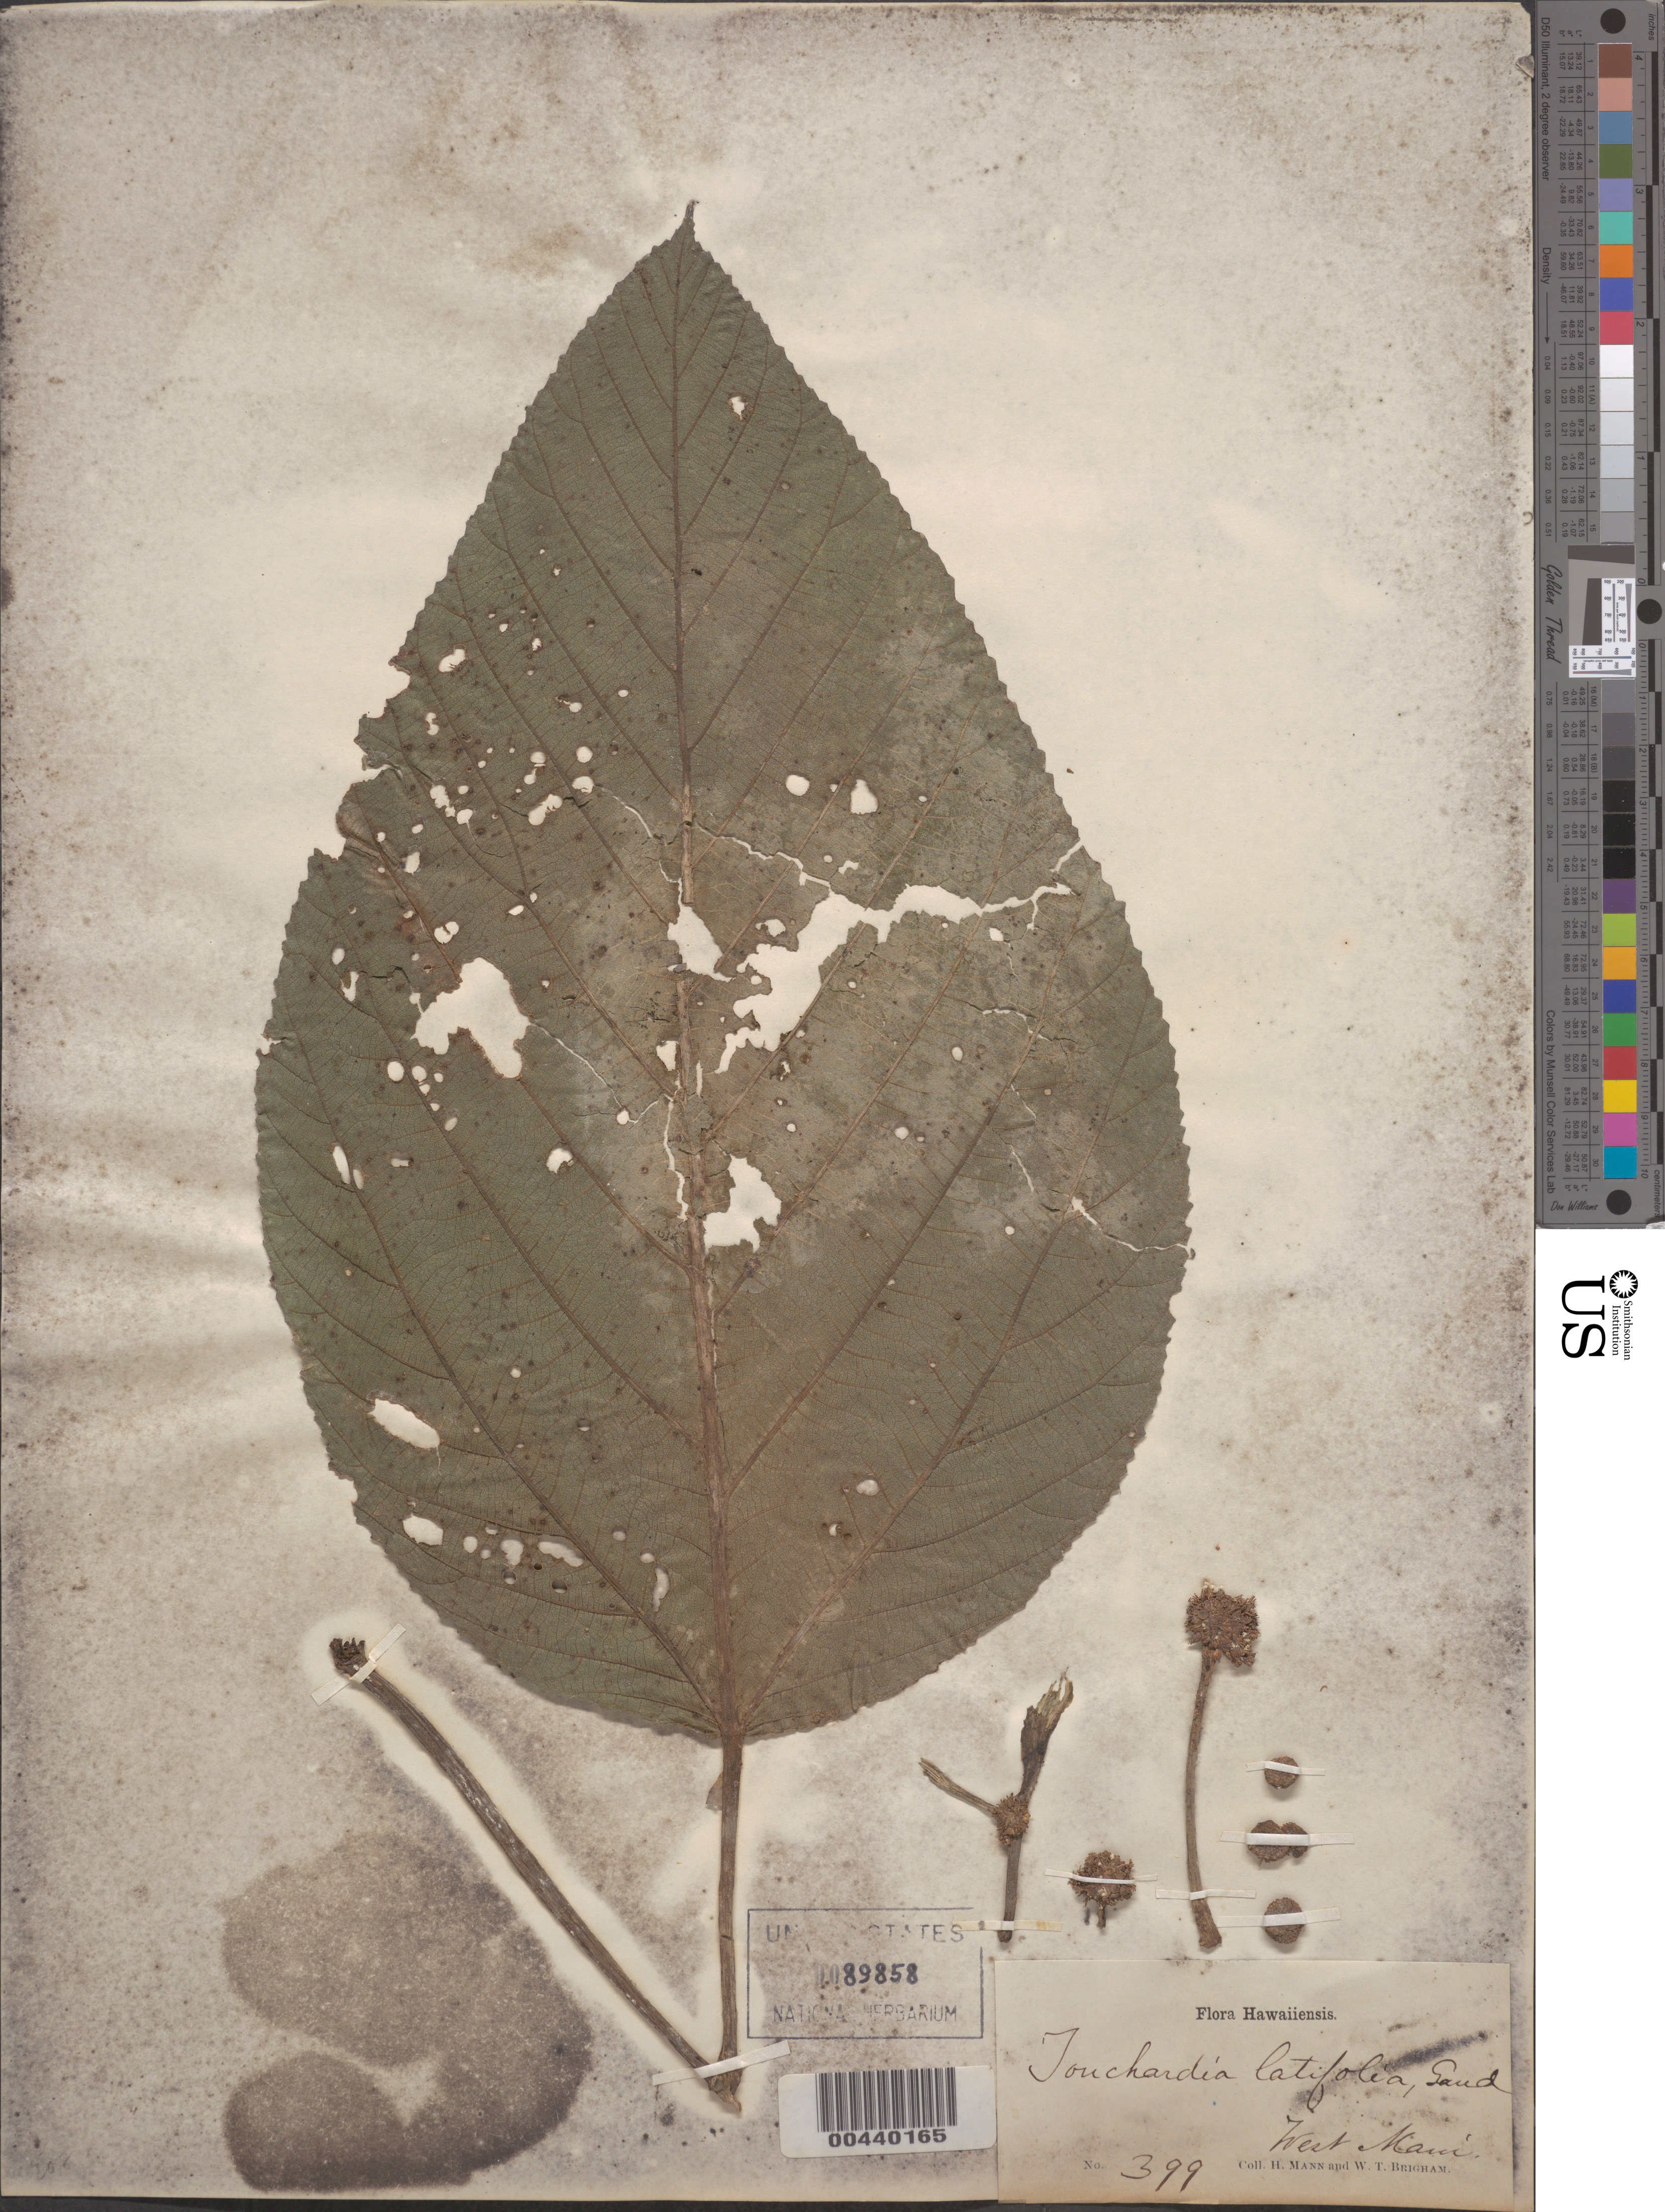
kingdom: Plantae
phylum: Tracheophyta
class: Magnoliopsida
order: Rosales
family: Urticaceae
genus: Touchardia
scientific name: Touchardia latifolia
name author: Gaudich.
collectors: H. Mann & W. T. Brigham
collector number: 399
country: United States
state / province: Hawaii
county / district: Maui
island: Maui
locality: W Maui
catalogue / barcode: US 89858